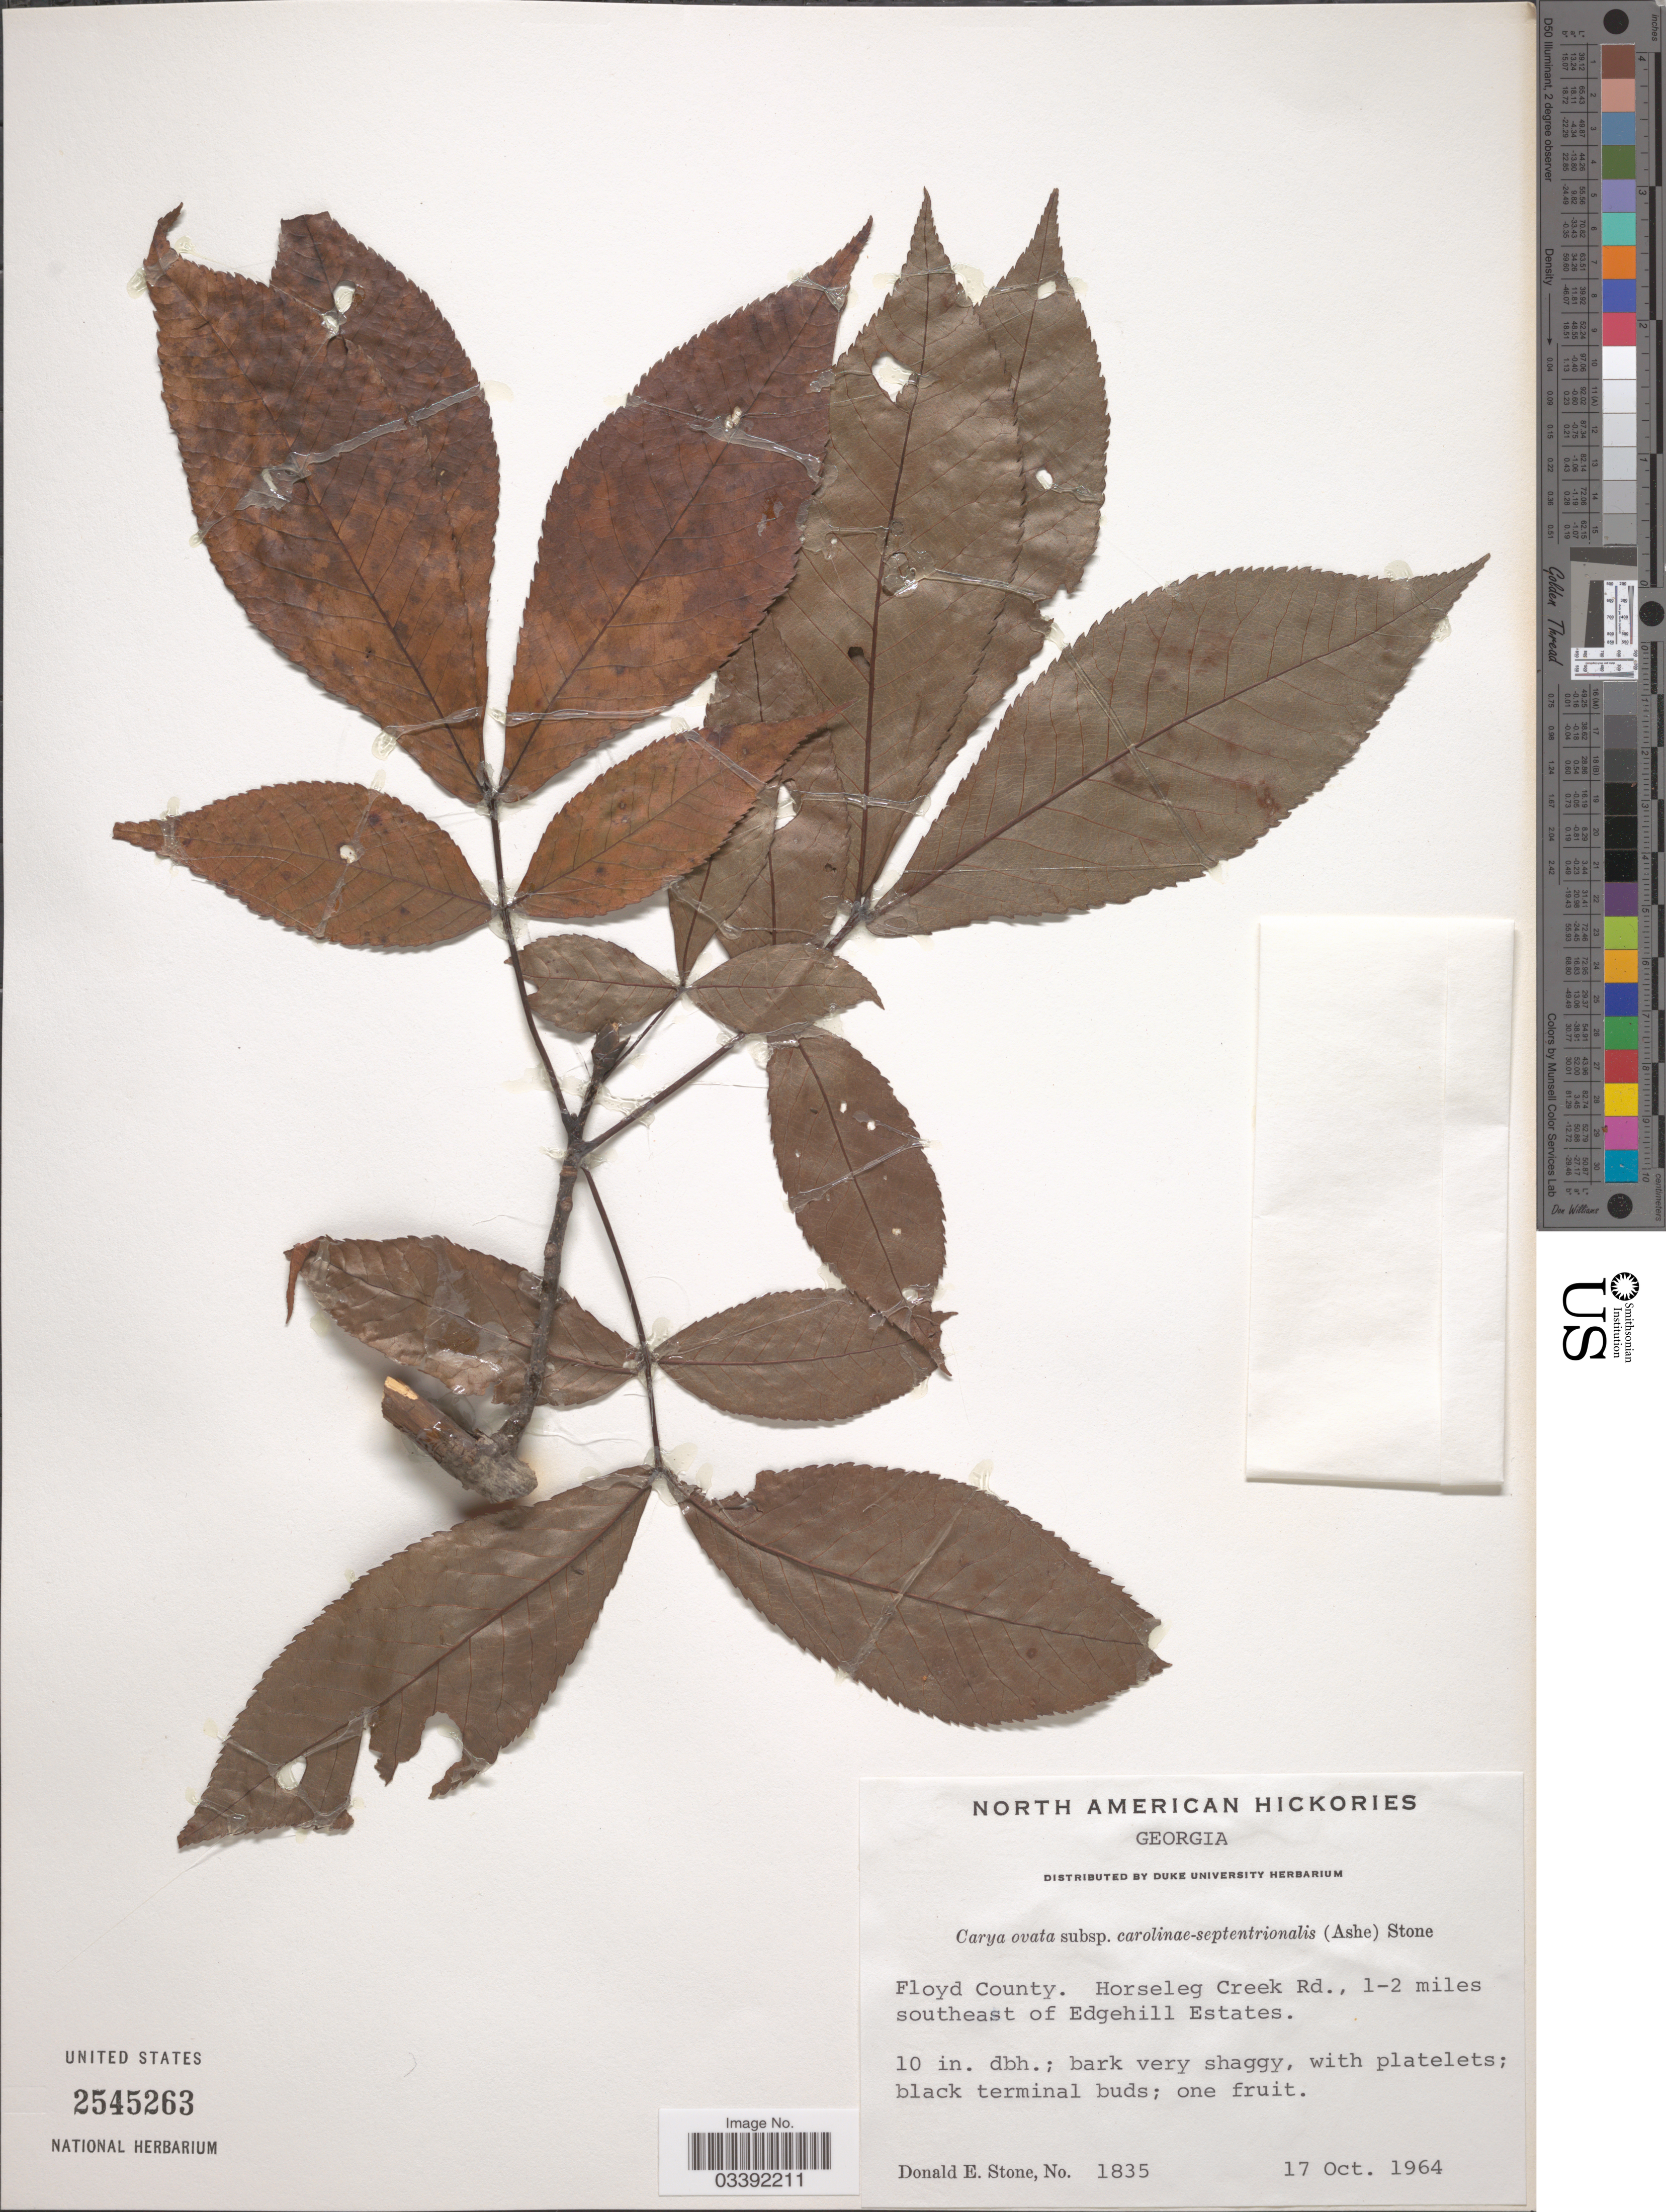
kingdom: Plantae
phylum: Tracheophyta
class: Magnoliopsida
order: Fagales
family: Juglandaceae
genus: Carya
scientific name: Carya ovata subsp. carolinae-septentrionalis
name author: (Ashe) Engl. & Graebn.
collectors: D. Stone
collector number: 1835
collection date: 1964-10-17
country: United States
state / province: Georgia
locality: Floyd County. Horseleg Creek Rd., 1-2 miles southeast of Edgehill Estates.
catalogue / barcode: US 2545263